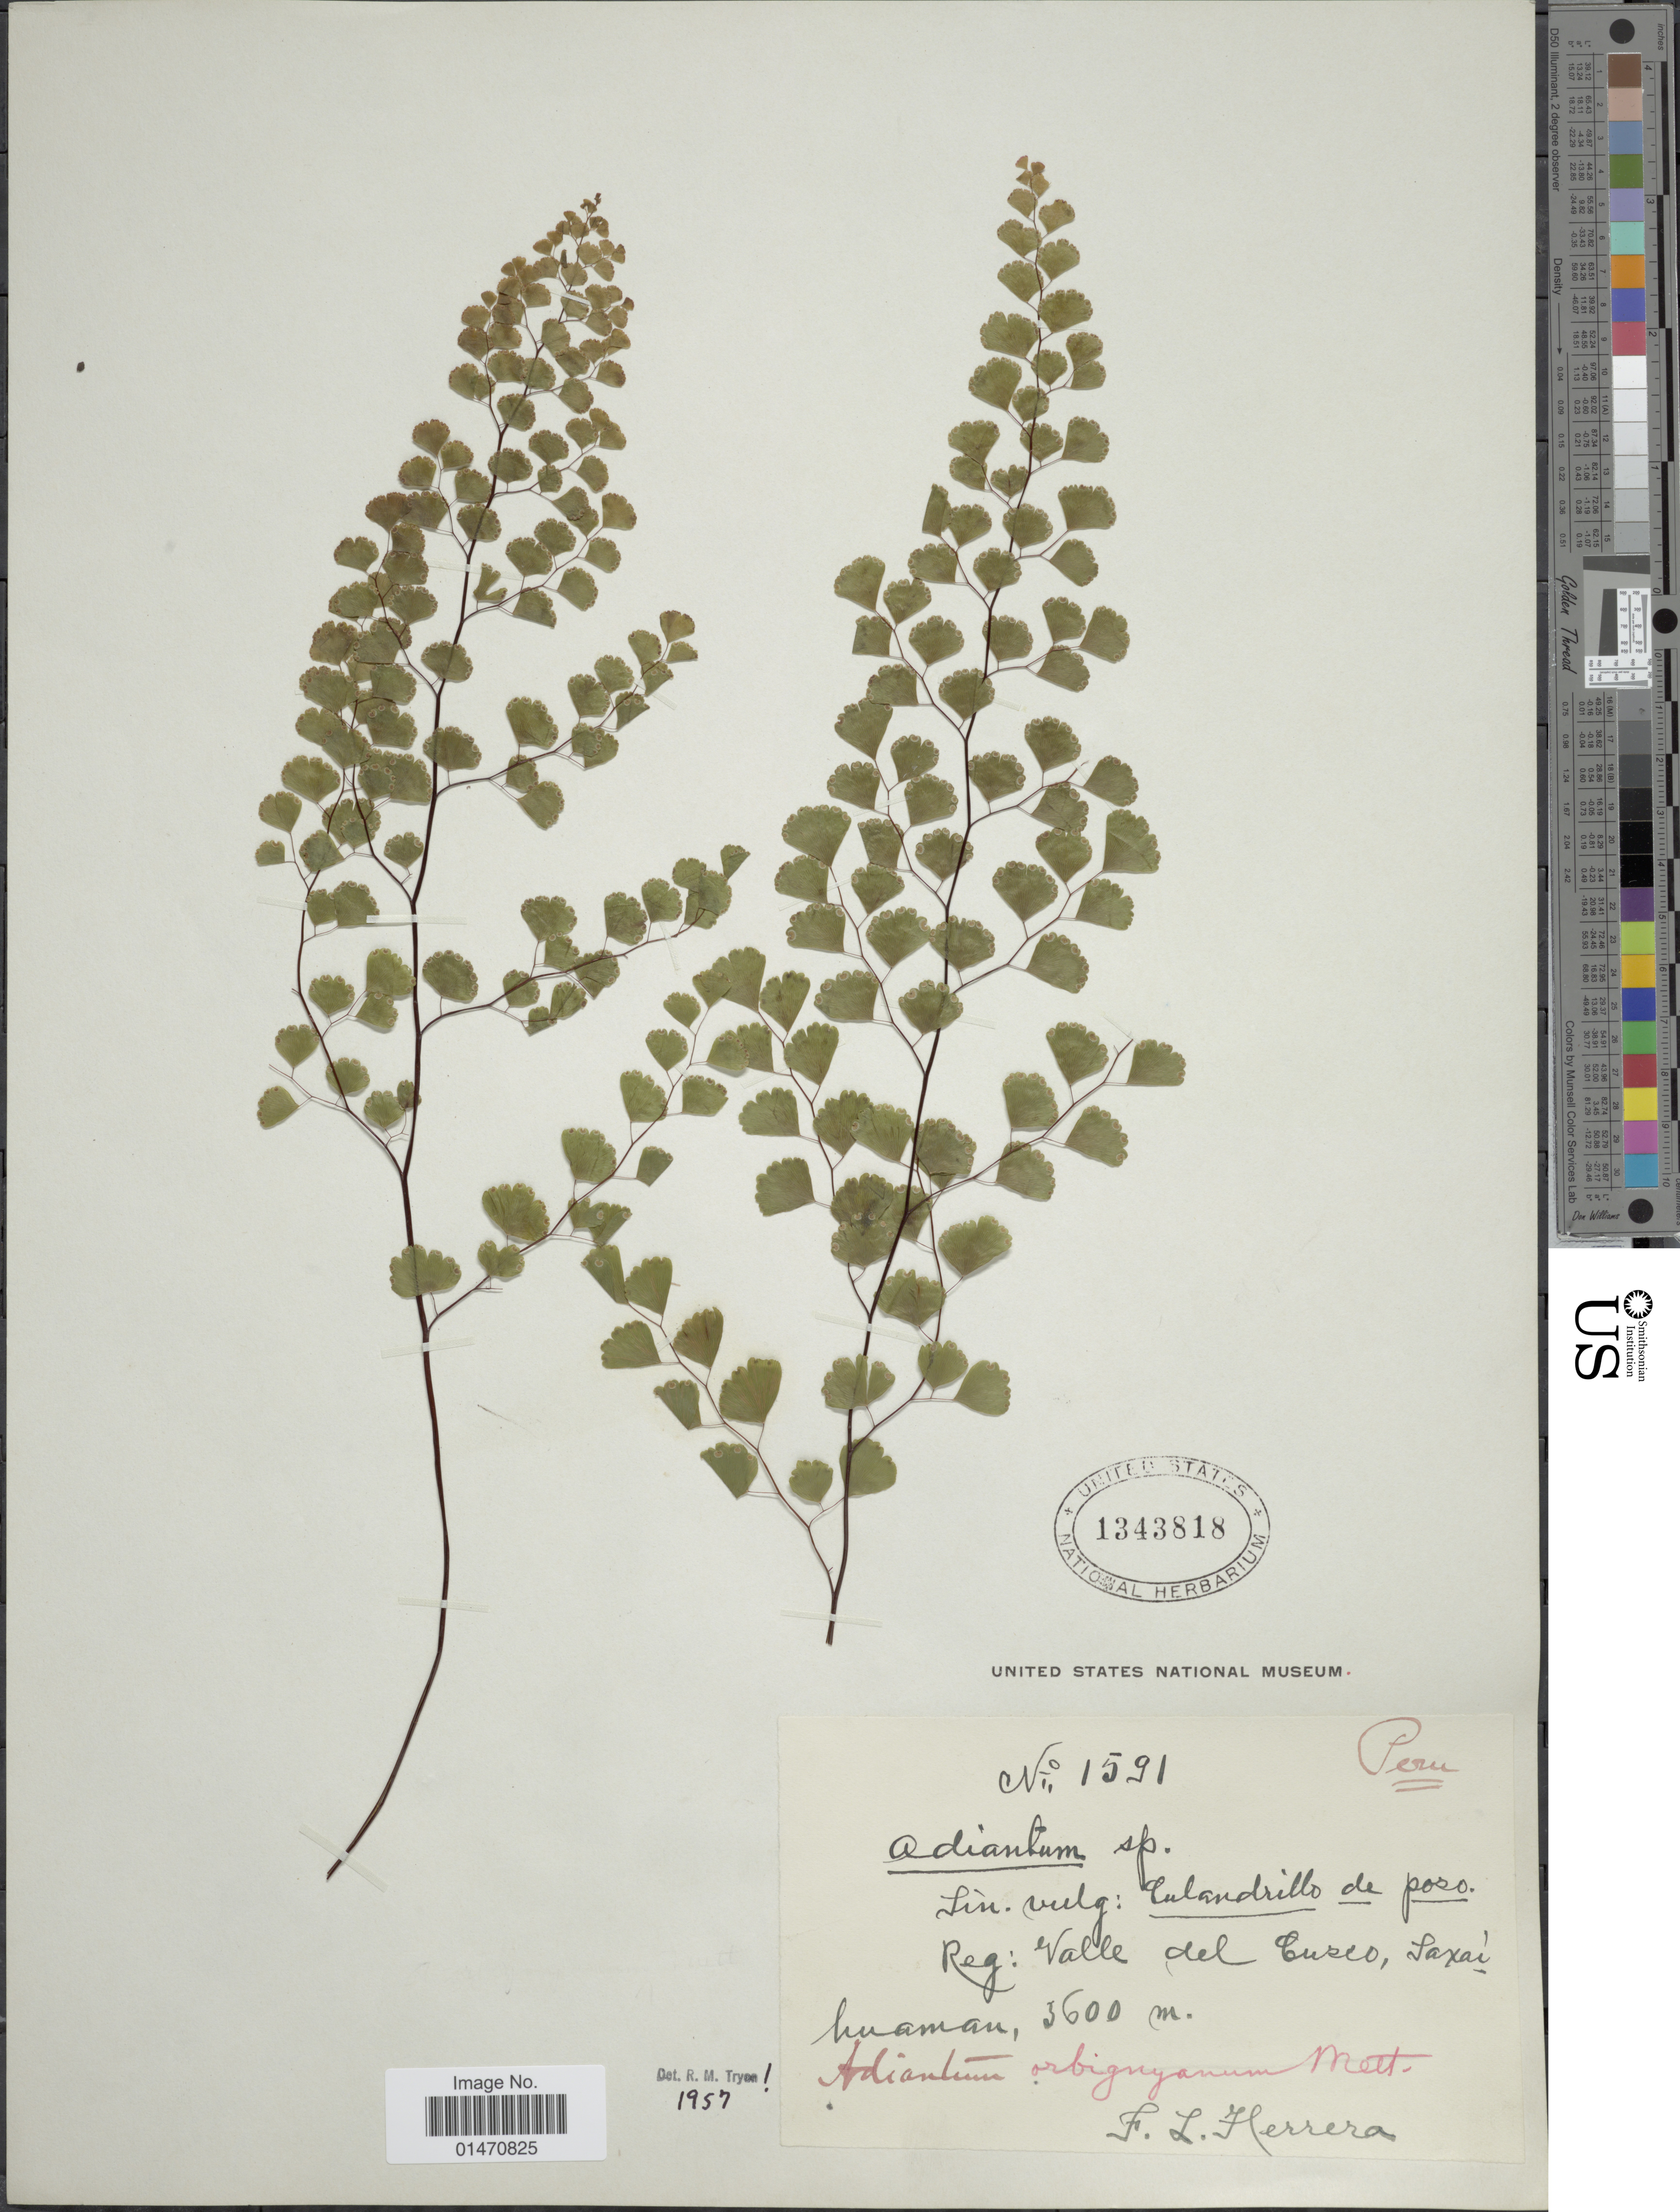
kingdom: Plantae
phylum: Tracheophyta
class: Polypodiopsida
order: Polypodiales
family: Pteridaceae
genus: Adiantum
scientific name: Adiantum orbignyanum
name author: Kuhn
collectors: F. L. Herrera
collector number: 1591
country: Peru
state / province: Cusco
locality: Valle del Cusco, Sacsayhuamán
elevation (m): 3600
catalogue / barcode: US 1343818